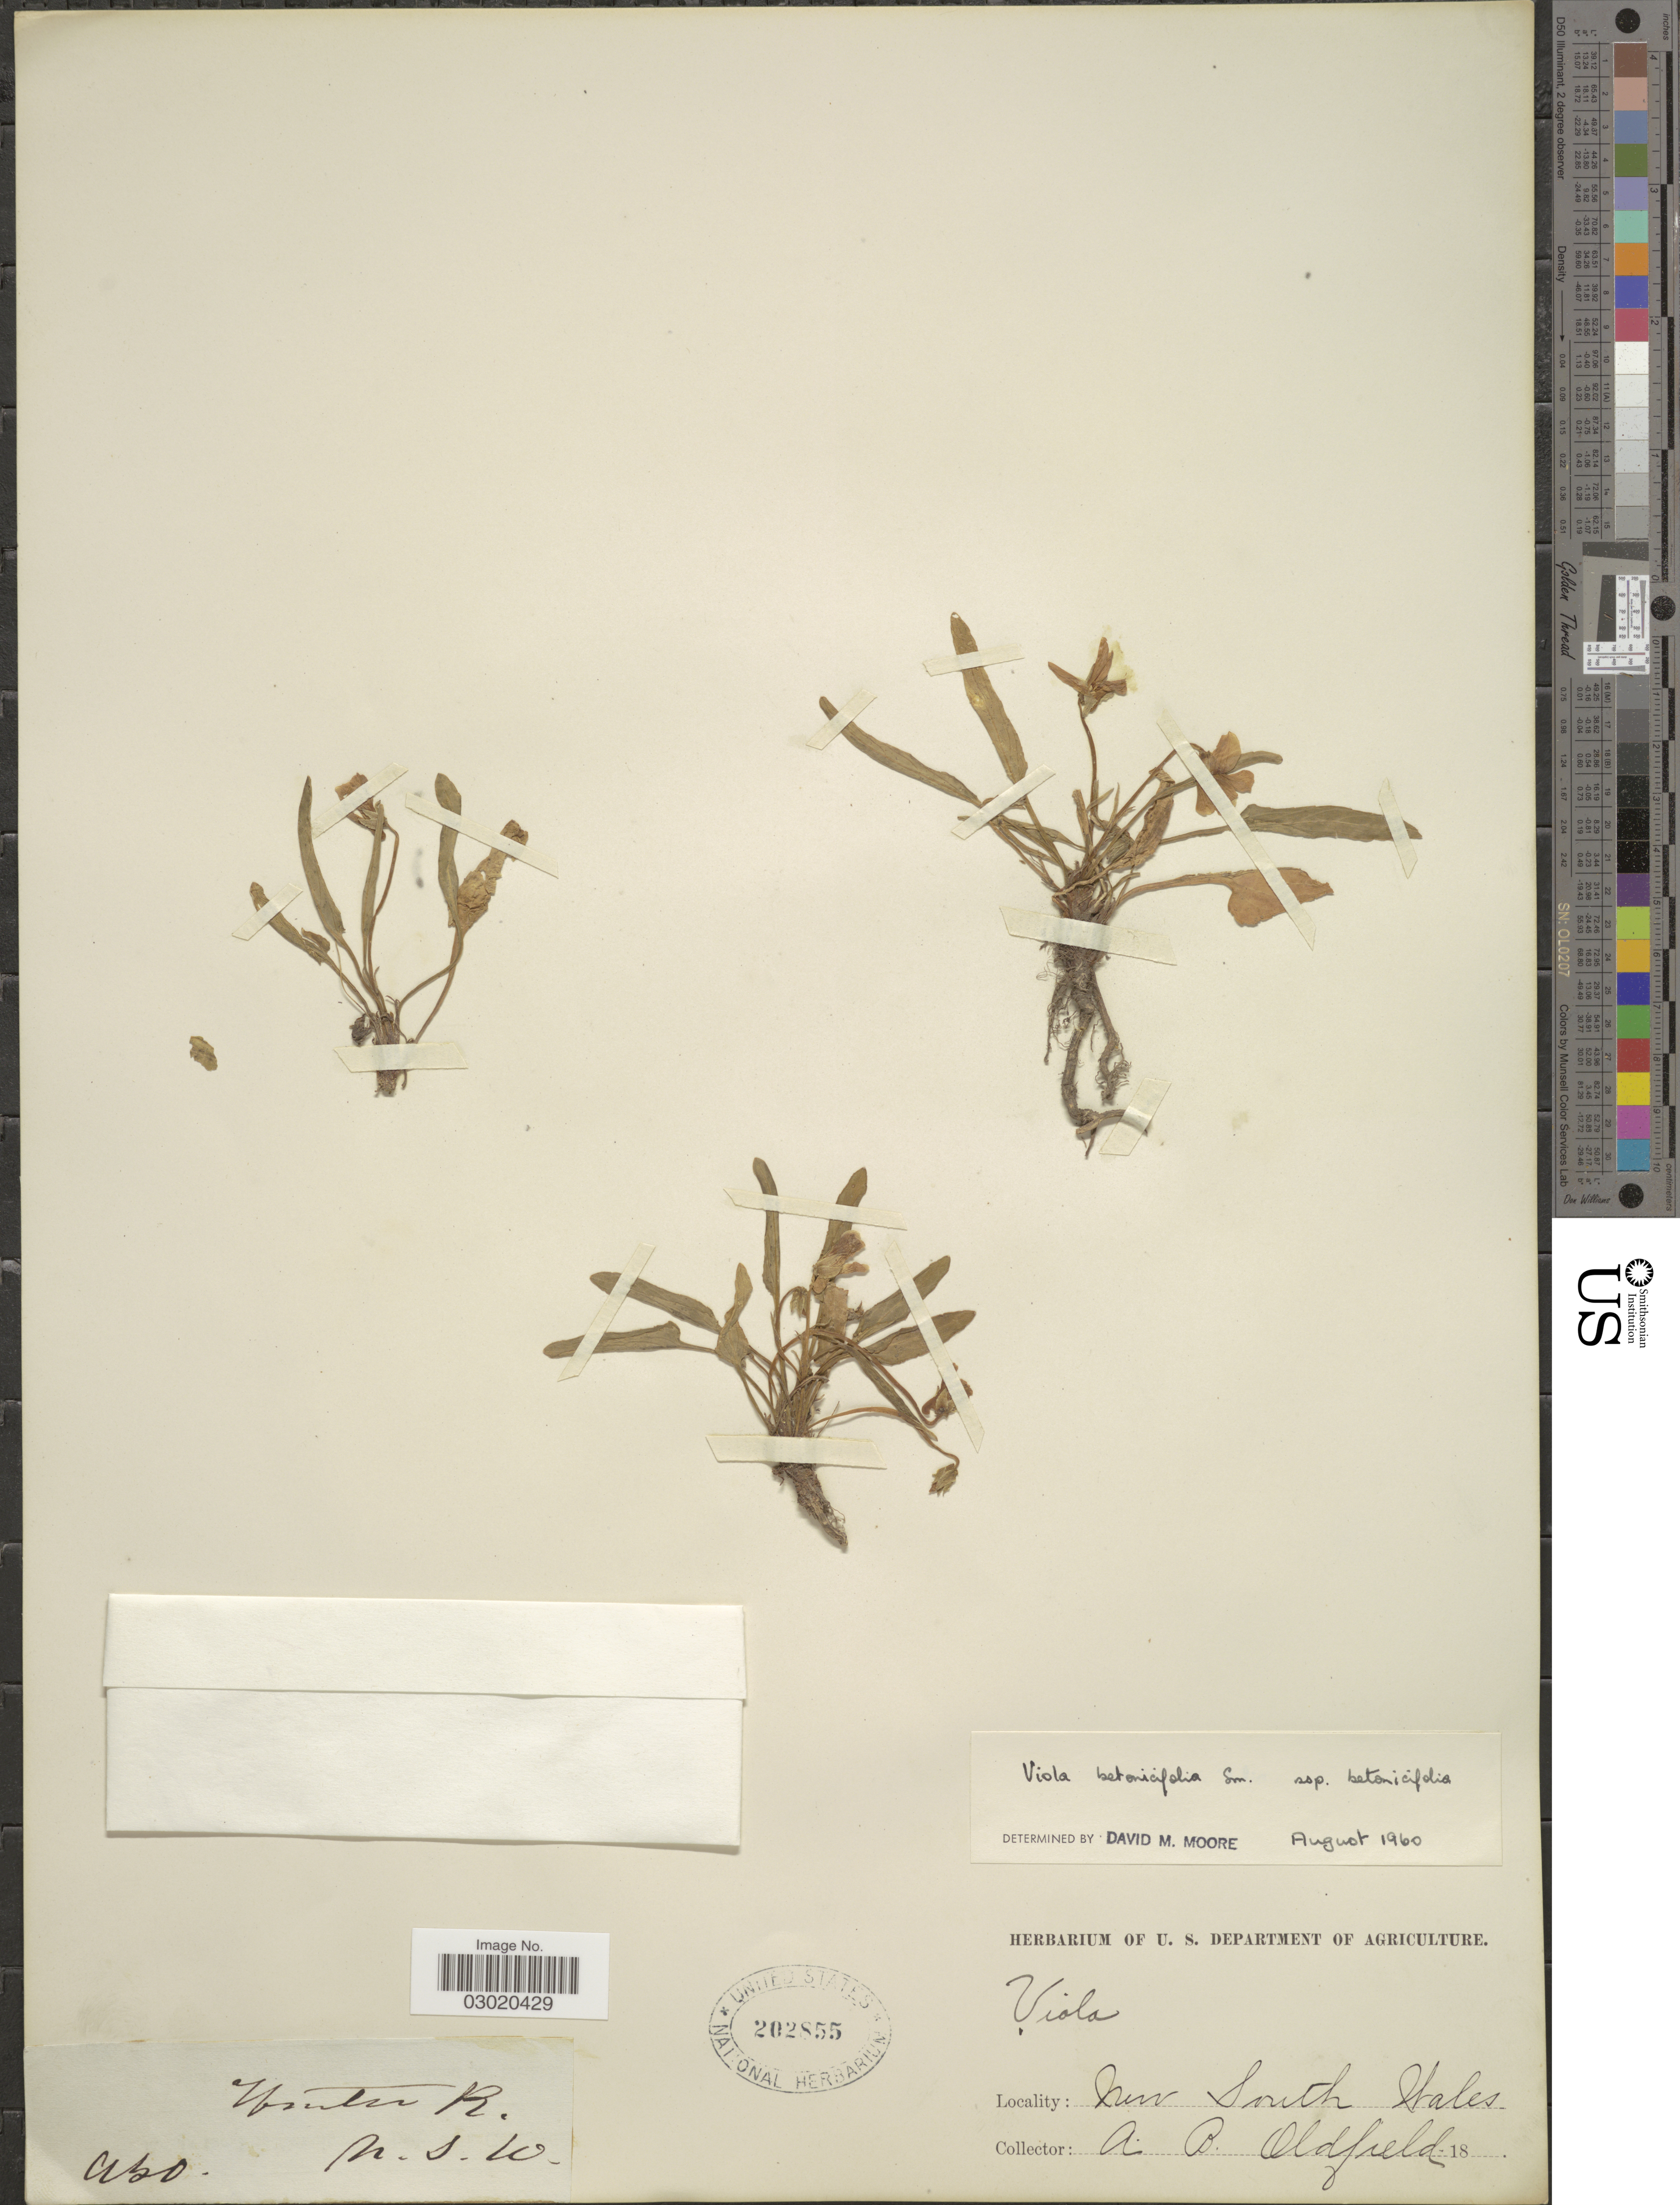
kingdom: Plantae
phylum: Tracheophyta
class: Magnoliopsida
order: Malpighiales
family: Violaceae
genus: Viola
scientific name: Viola betonicifolia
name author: Sm.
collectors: A. Oldfield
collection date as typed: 18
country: Australia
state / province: New South Wales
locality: Hunter R.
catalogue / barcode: US 202855